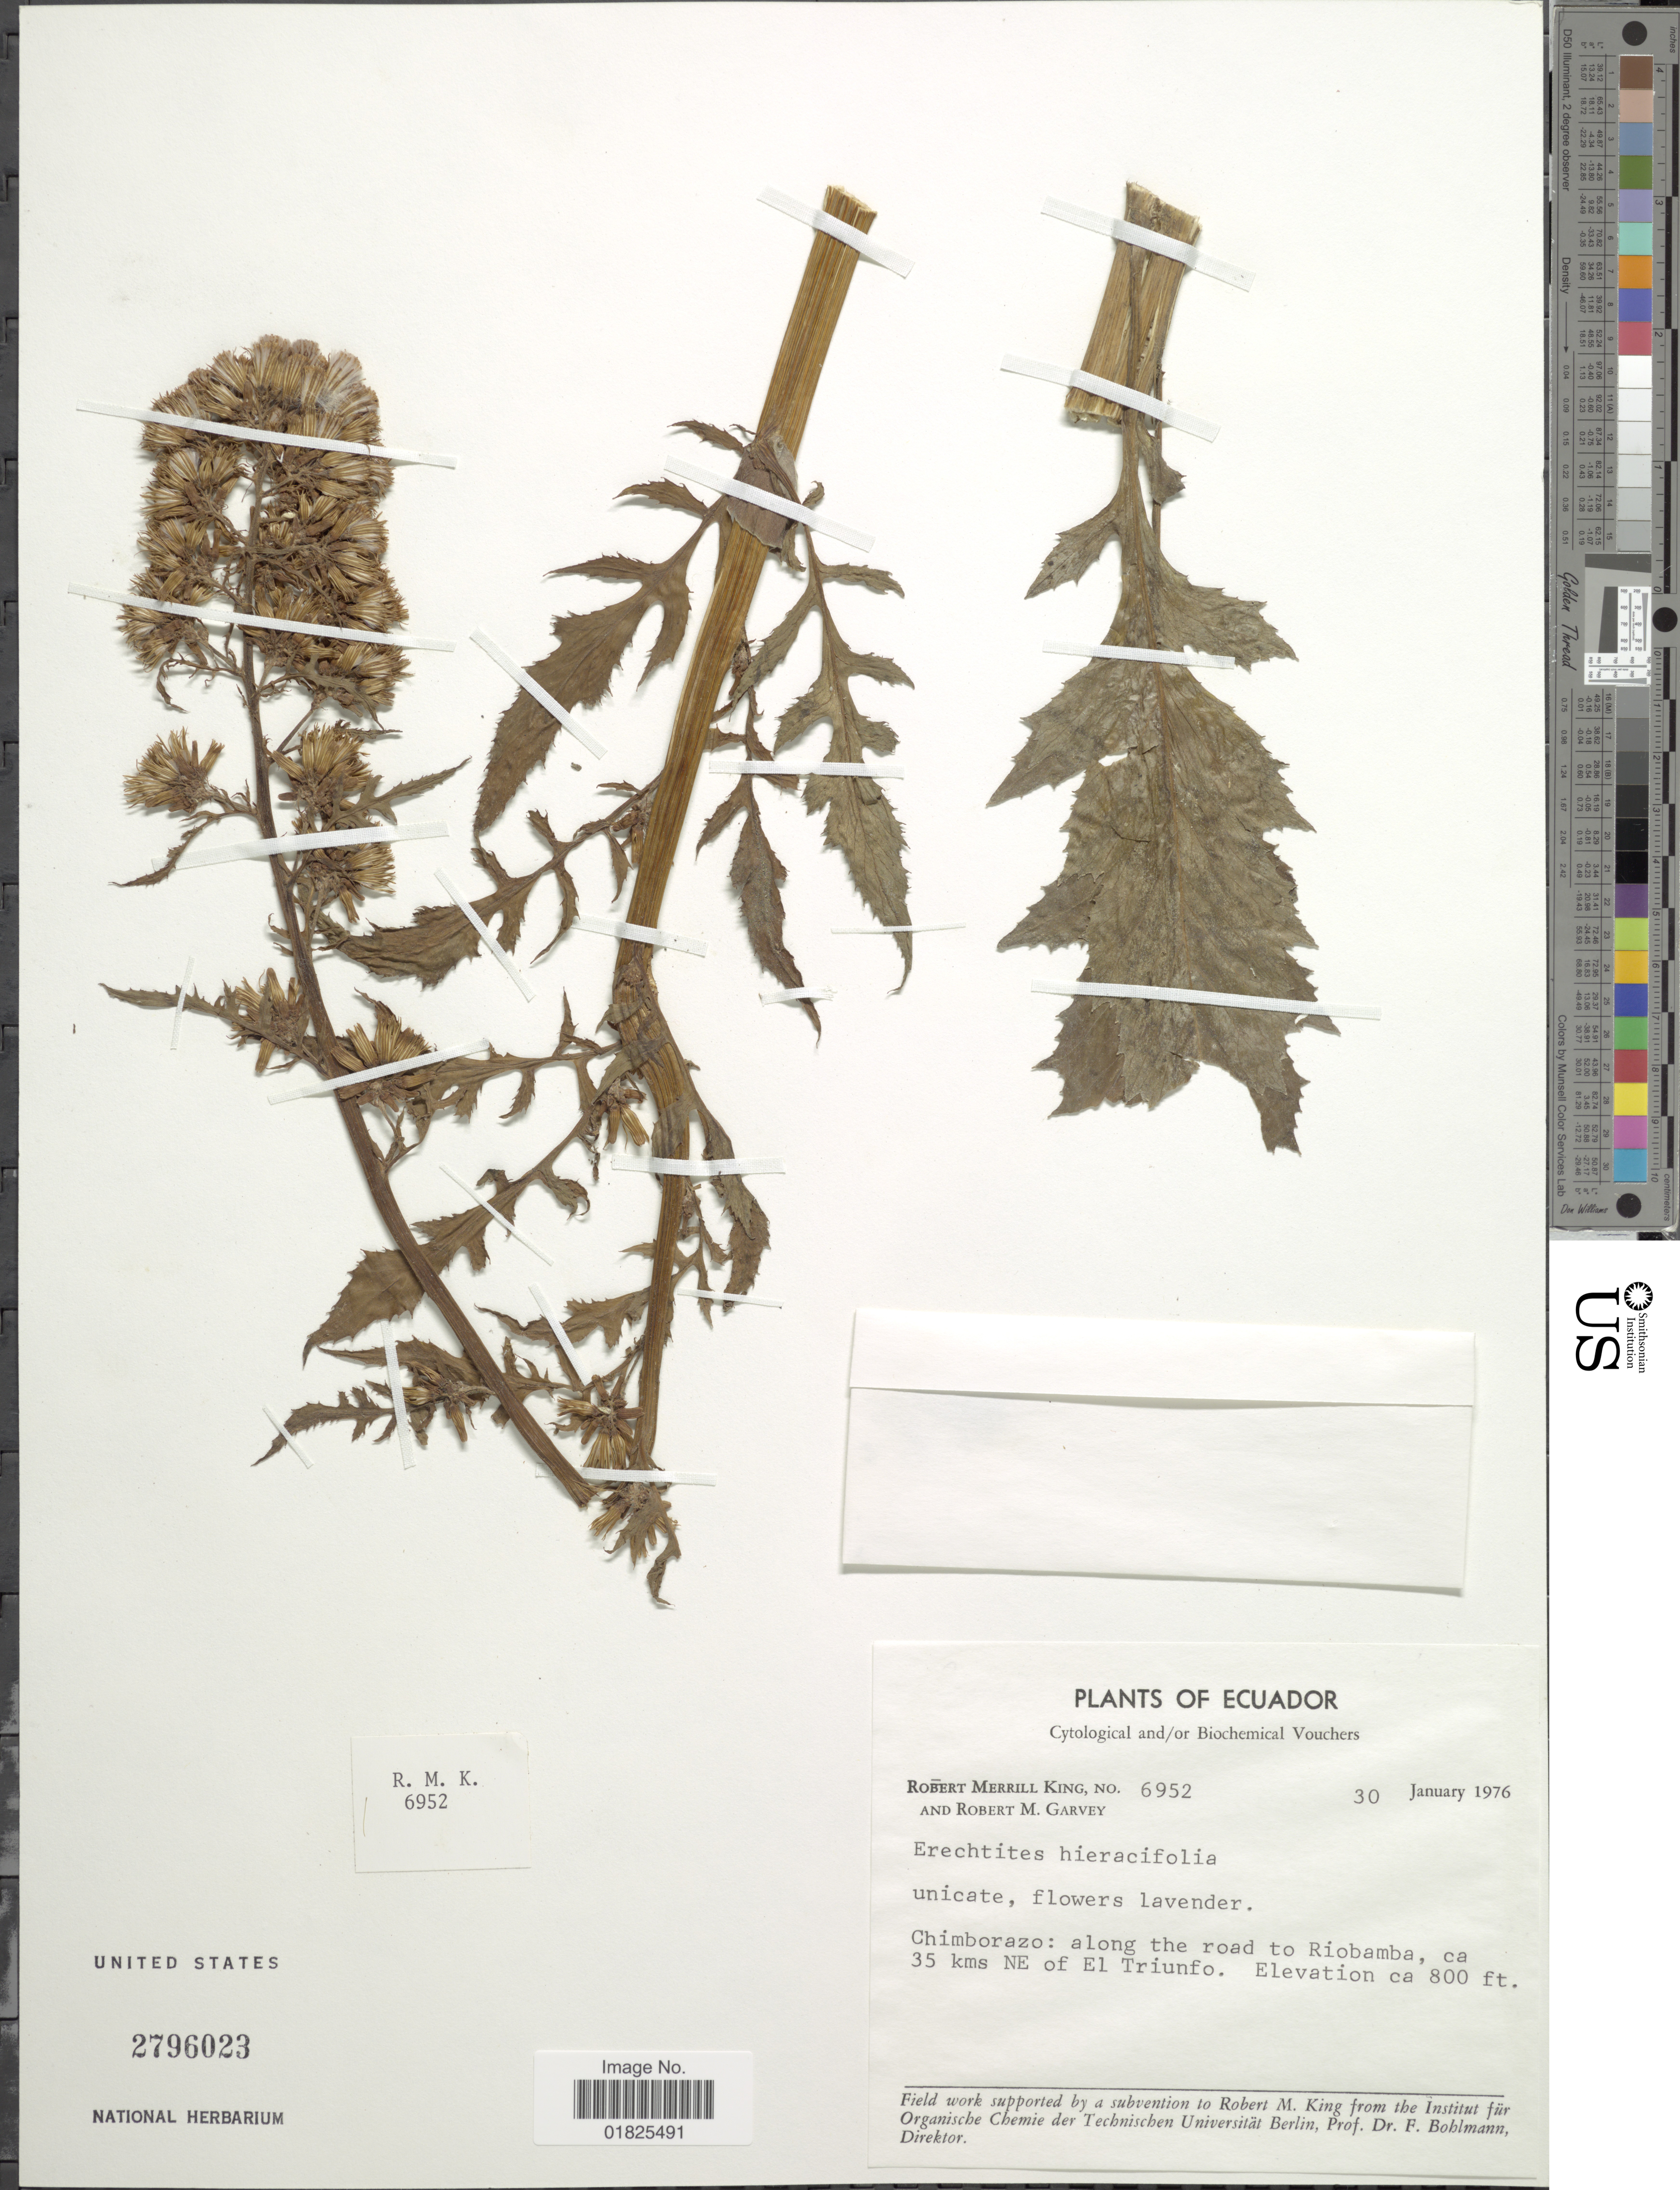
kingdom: Plantae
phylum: Tracheophyta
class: Magnoliopsida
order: Asterales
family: Asteraceae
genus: Erechtites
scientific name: Erechtites hieraciifolius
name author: (L.) Raf. ex DC.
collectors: R. M. King & R. Garvey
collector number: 6952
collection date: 1976-01-30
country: Ecuador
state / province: Chimborazo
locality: Along the road to Riobamba, ca 35 kms Ne of El Triunfo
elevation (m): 244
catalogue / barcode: US 2796023